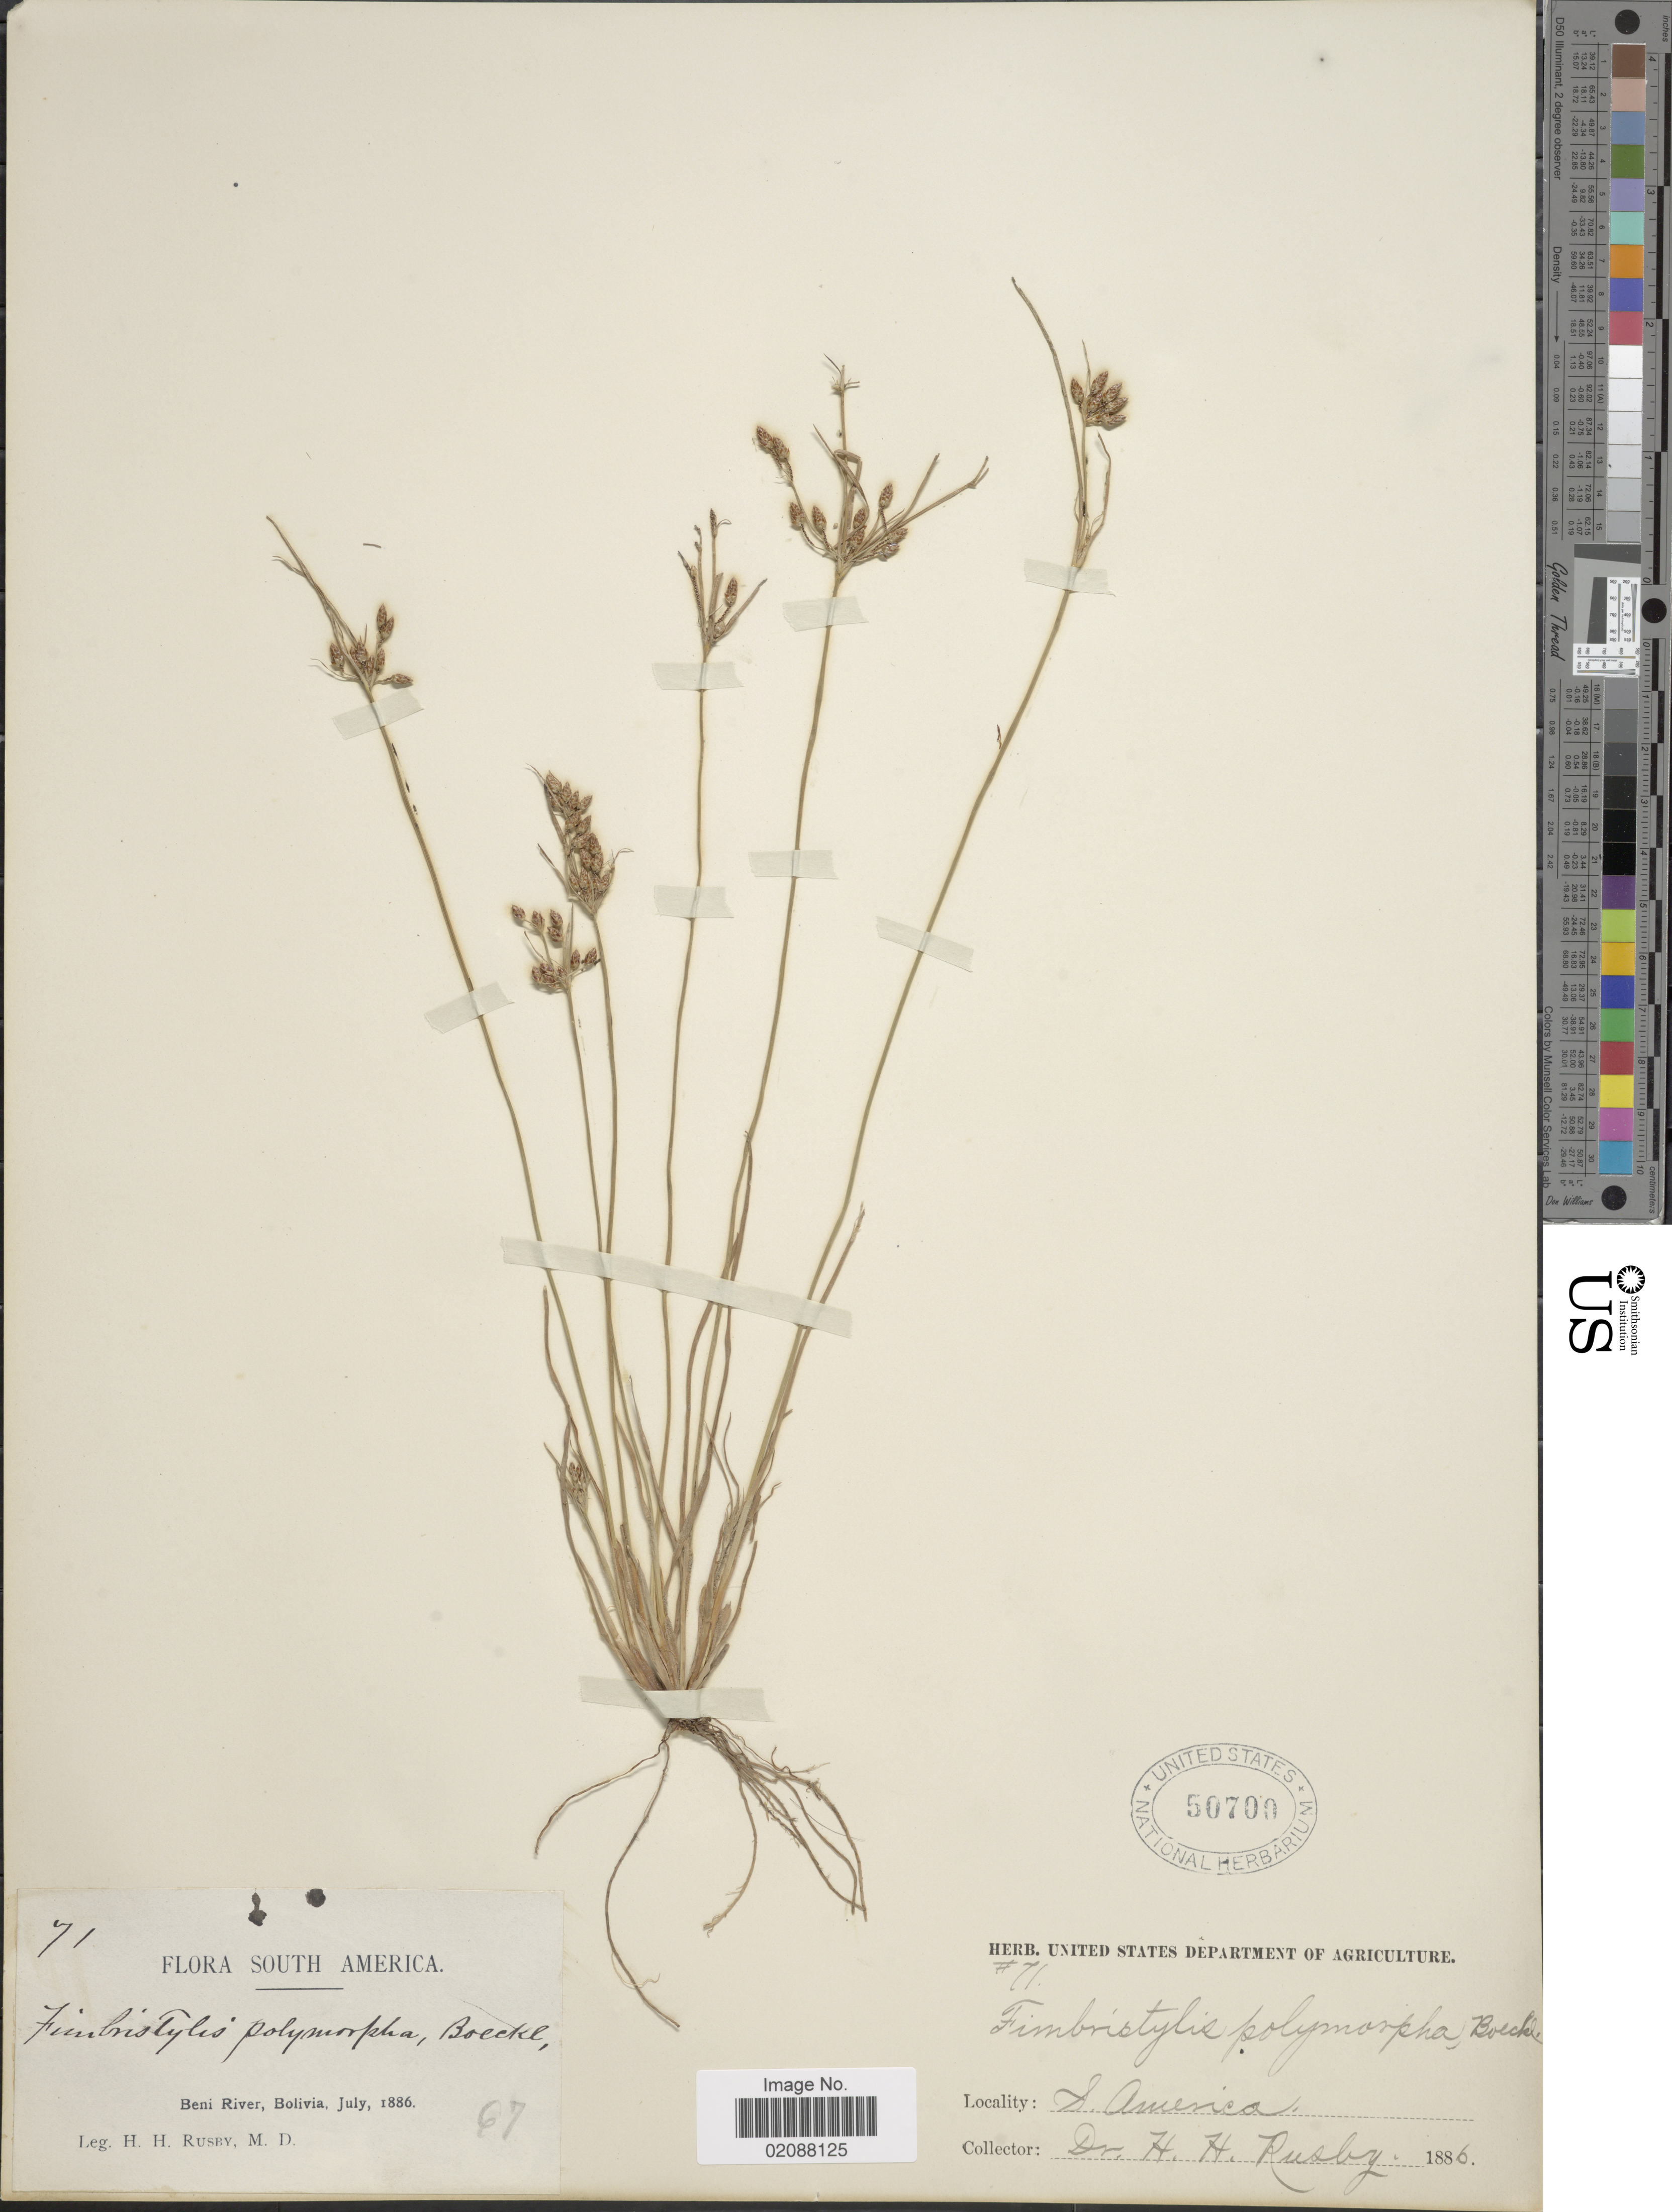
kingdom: Plantae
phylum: Tracheophyta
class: Liliopsida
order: Poales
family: Cyperaceae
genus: Fimbristylis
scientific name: Fimbristylis annua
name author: (All.) Roem. & Schult.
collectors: H. H. Rusby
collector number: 67/71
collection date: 1886-07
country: Bolivia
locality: Beni River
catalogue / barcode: US 50700